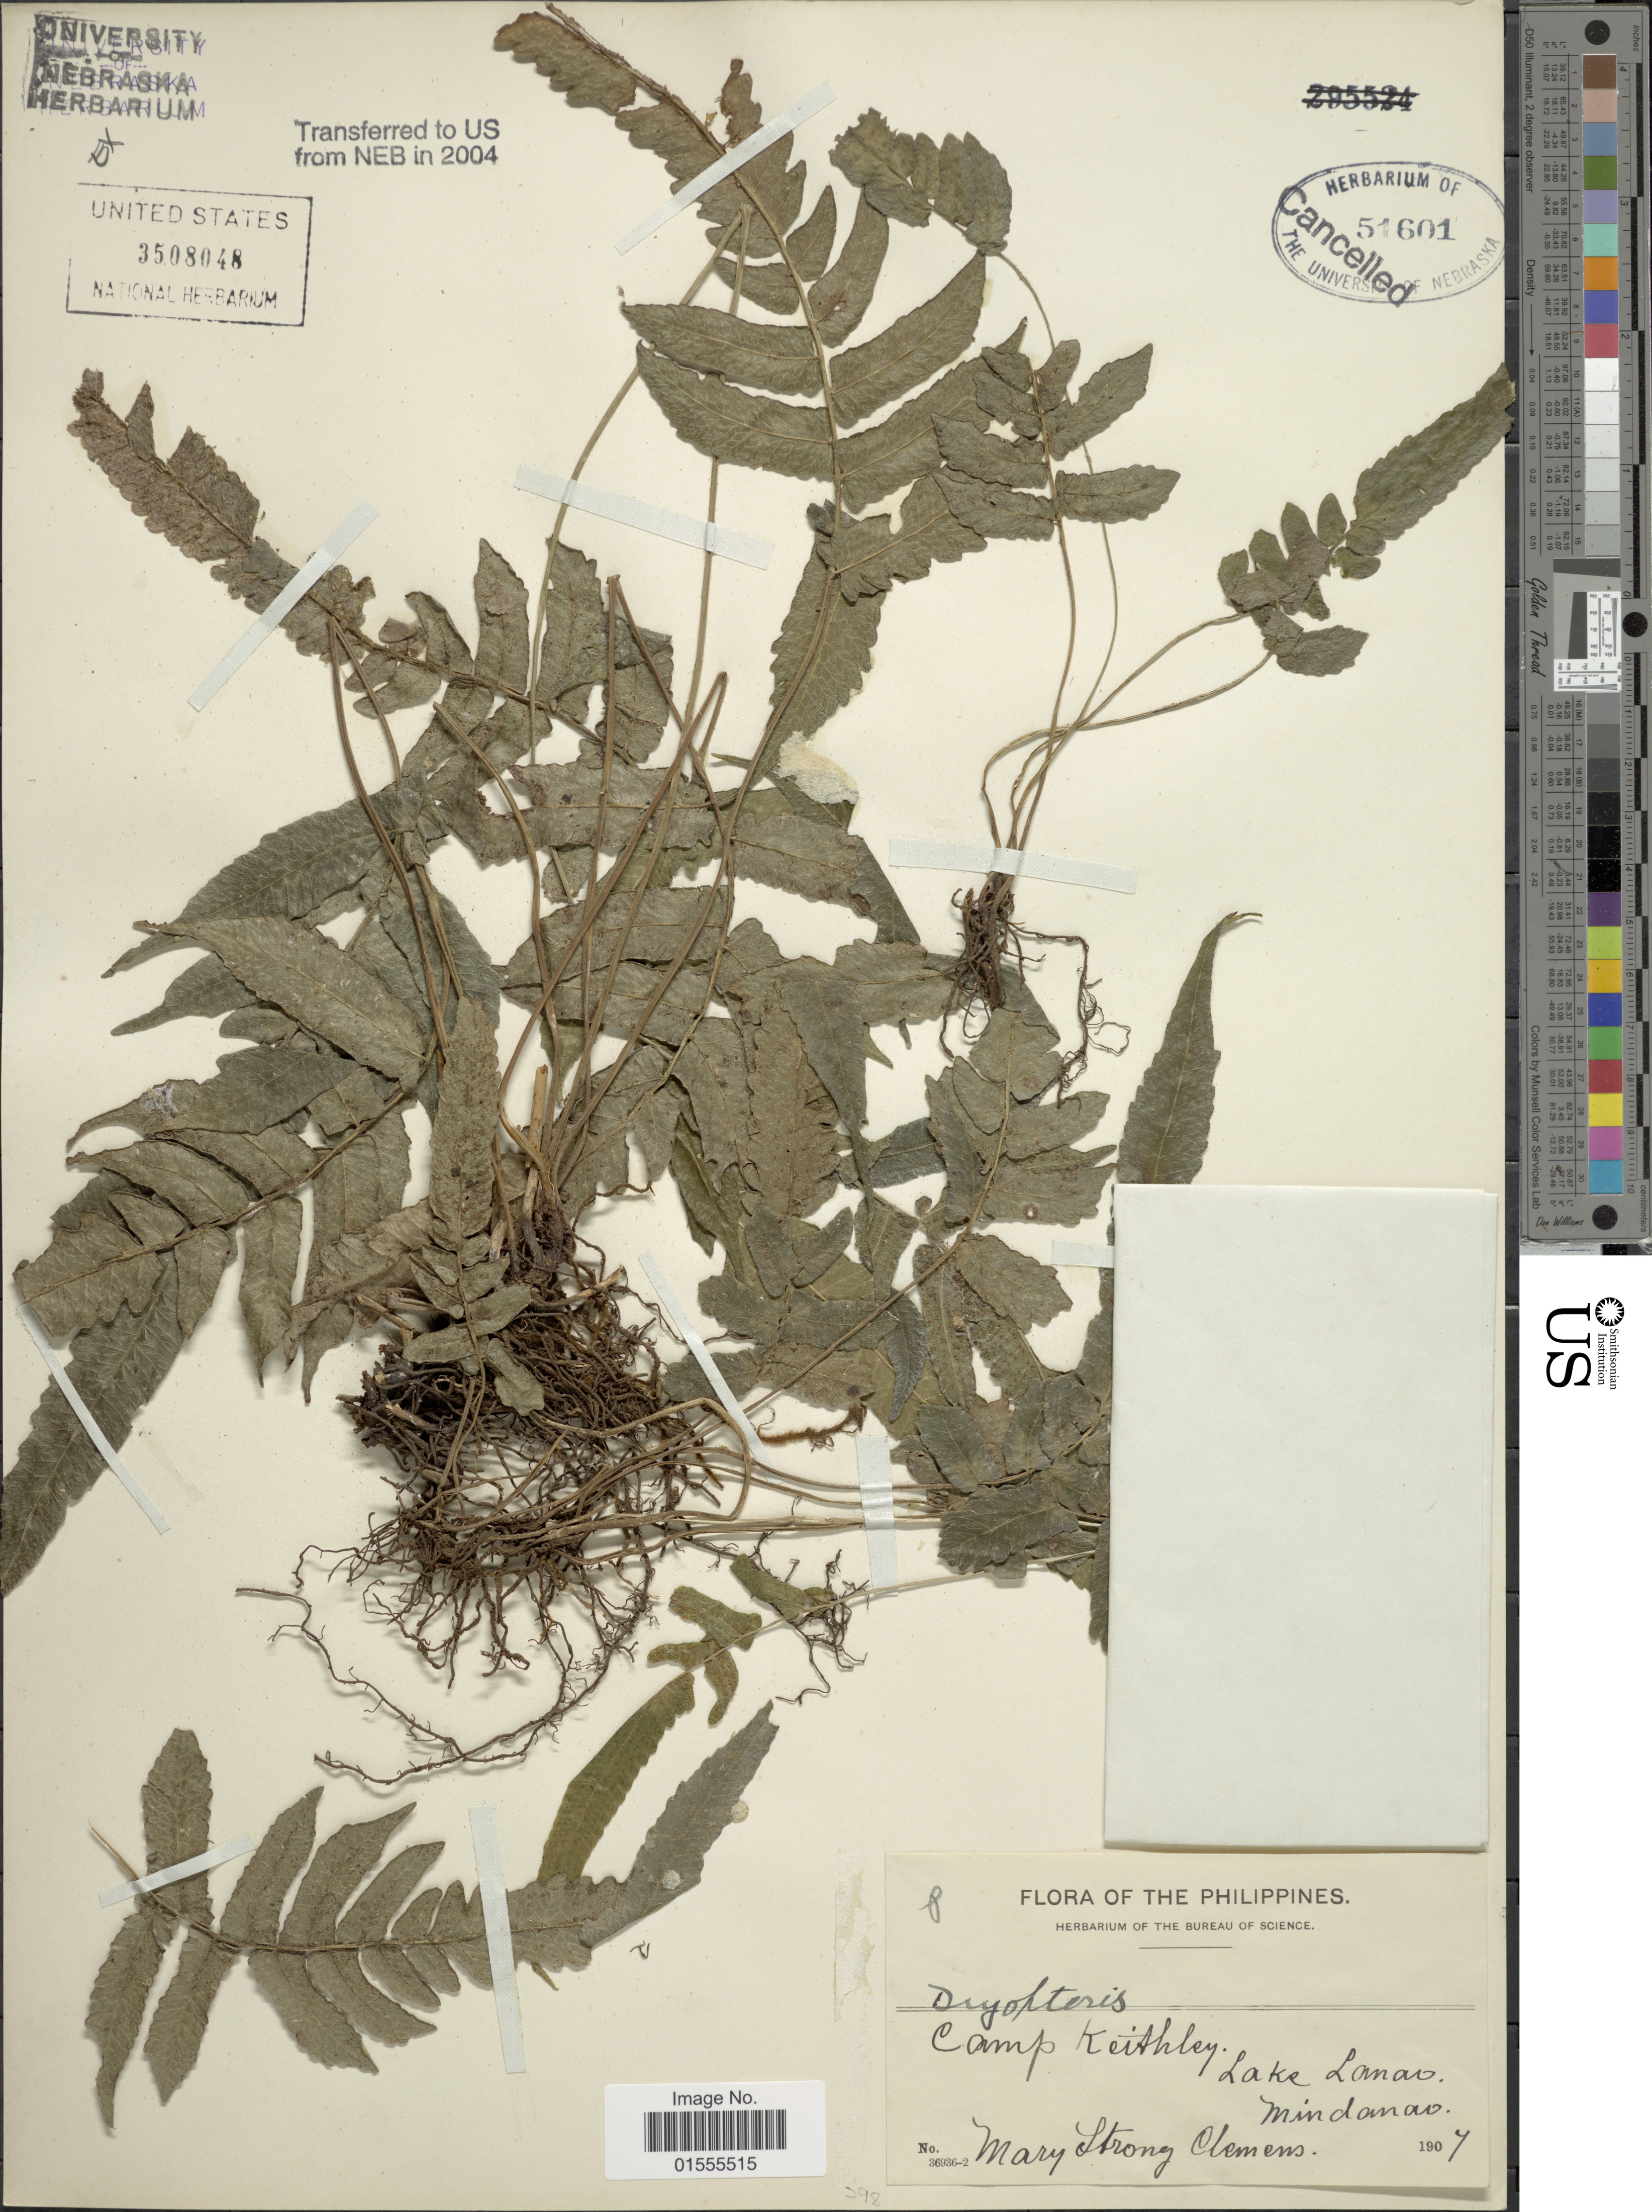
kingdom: Plantae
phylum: Tracheophyta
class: Polypodiopsida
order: Polypodiales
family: Dryopteridaceae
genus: Dryopteris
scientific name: Dryopteris sp.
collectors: M. S. Clemens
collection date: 1907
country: Philippines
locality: Camp Keithley, Lake Lanao, Mindanao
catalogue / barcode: US 3508048